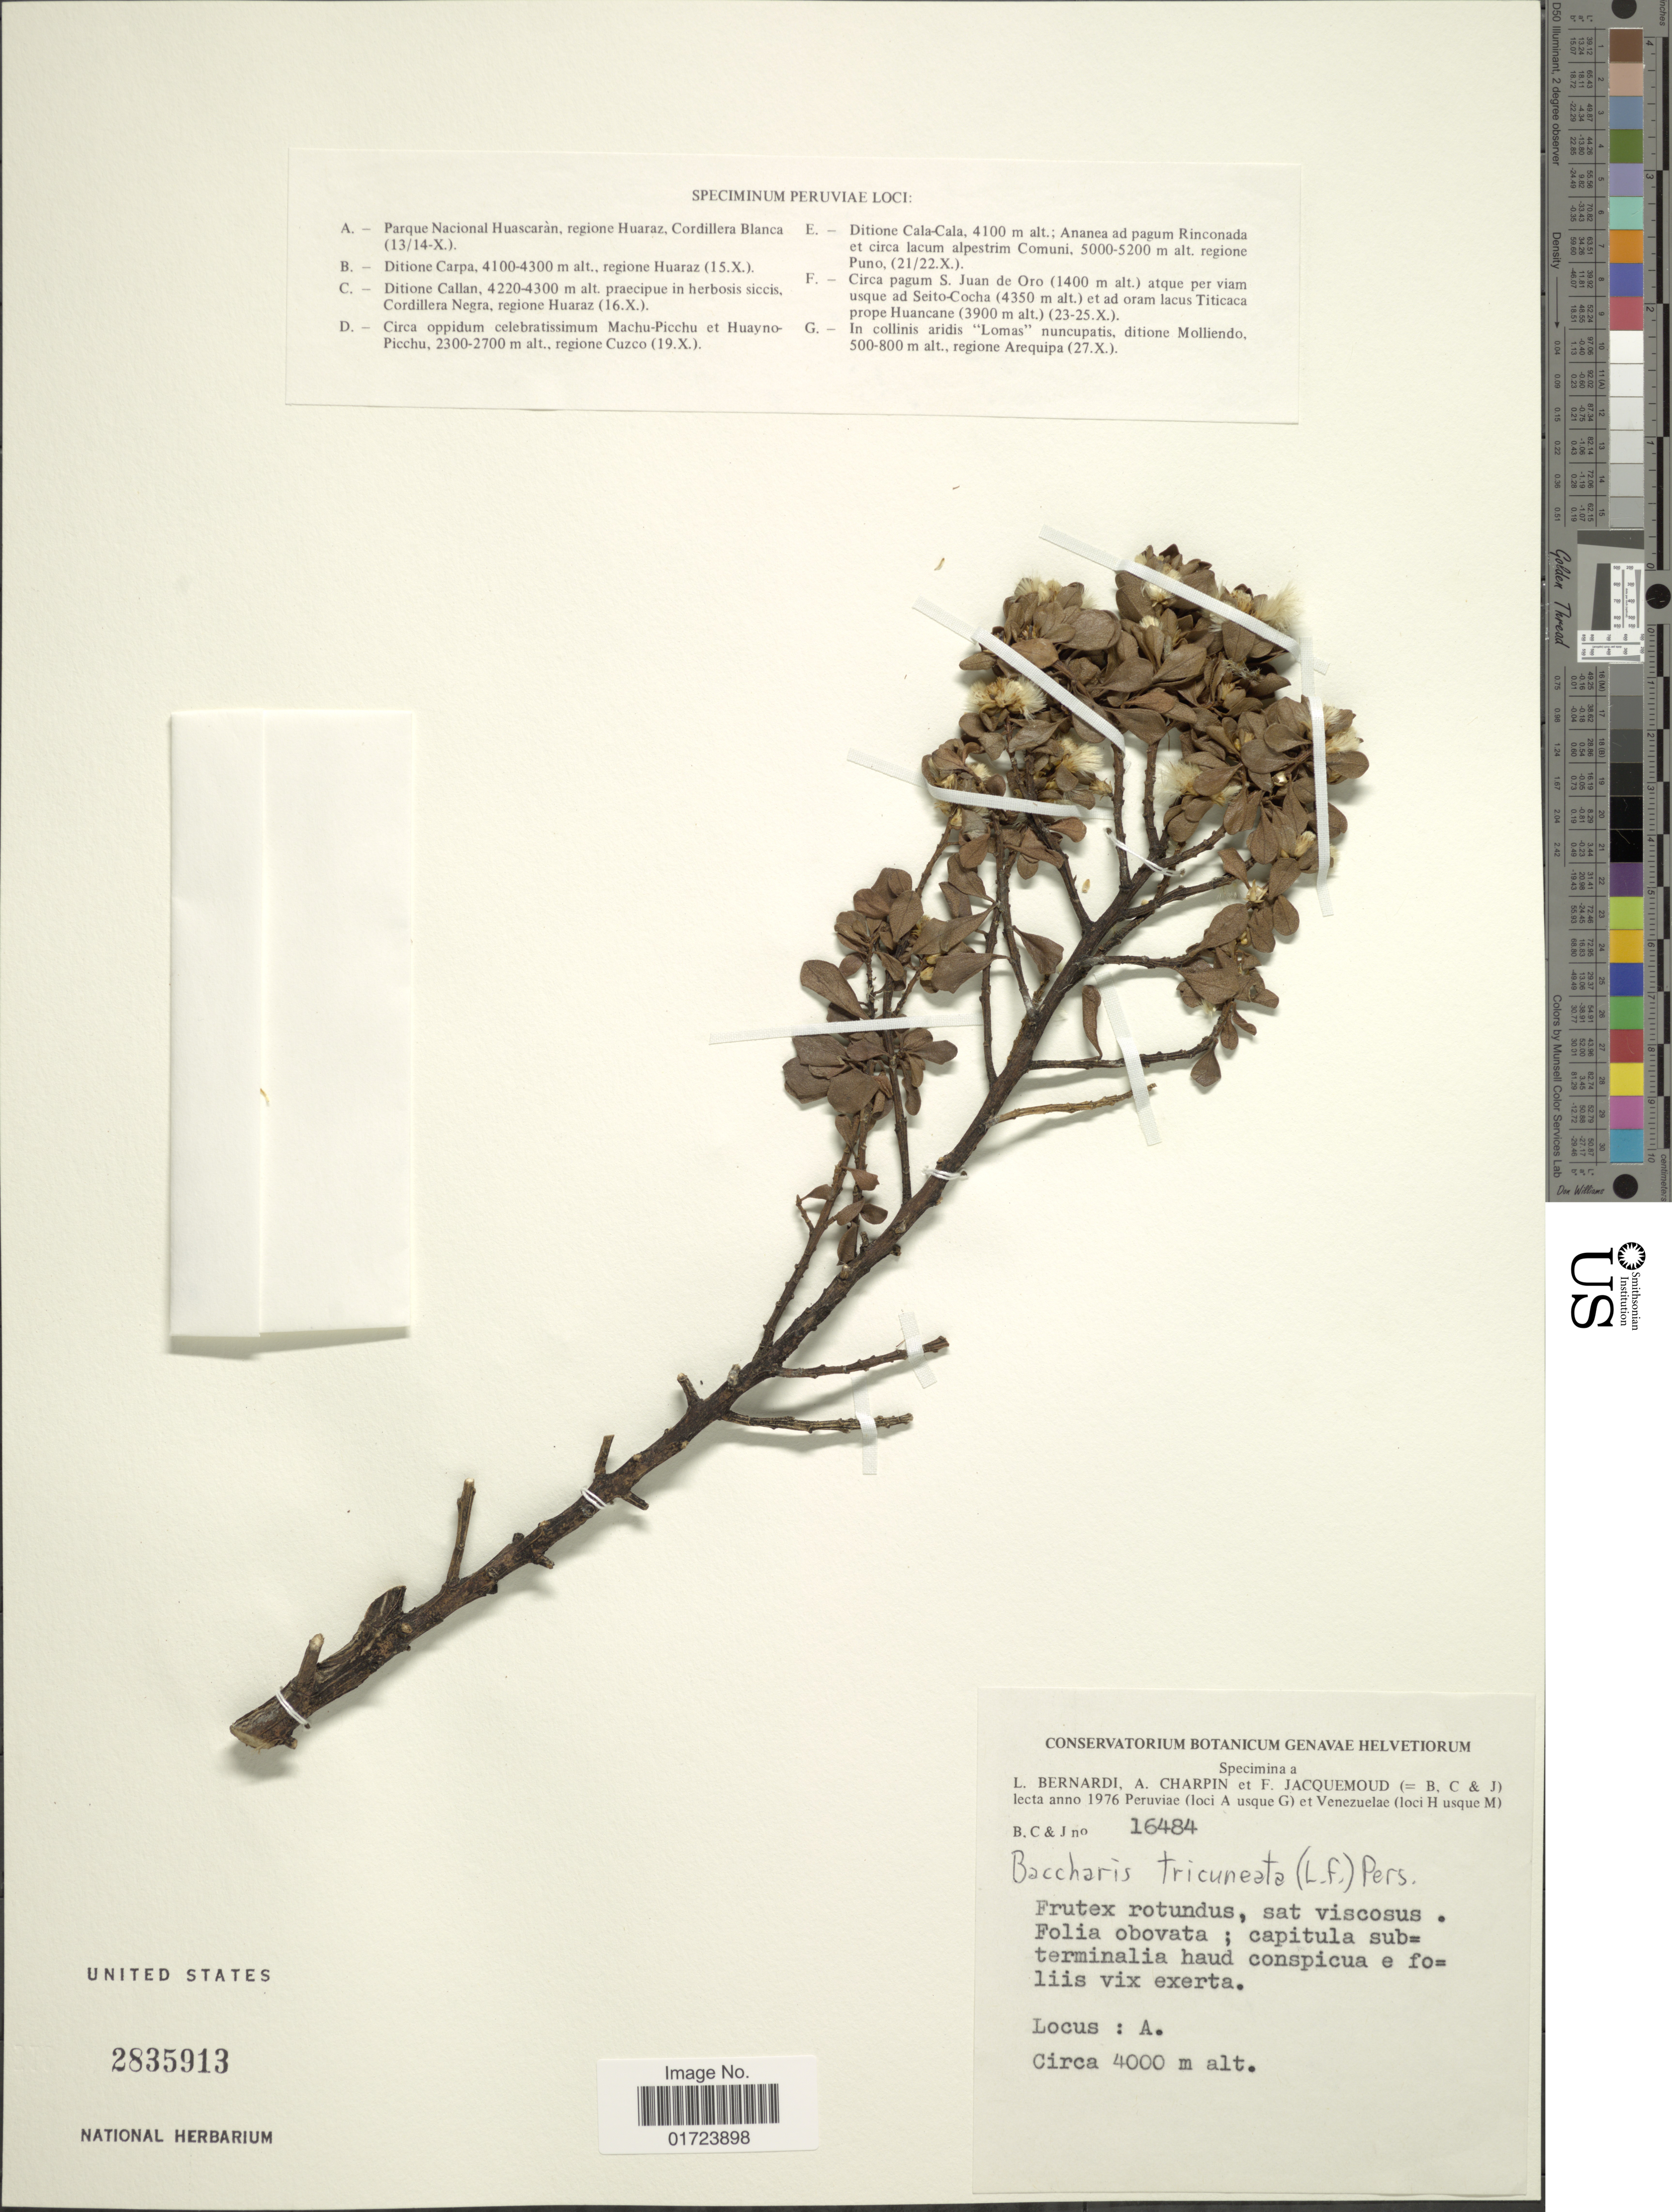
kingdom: Plantae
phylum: Tracheophyta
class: Magnoliopsida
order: Asterales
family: Asteraceae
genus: Baccharis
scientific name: Baccharis tricuneata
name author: (L. f.) Pers.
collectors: L. Bernardi, A. Charpin & F. Jacquemoud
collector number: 16484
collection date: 1976-10-13/1976-10-14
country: Peru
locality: Parque Nacional Huascaran, regione Huaraz, Cordillera Blanca.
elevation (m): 4000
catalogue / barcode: US 2835913